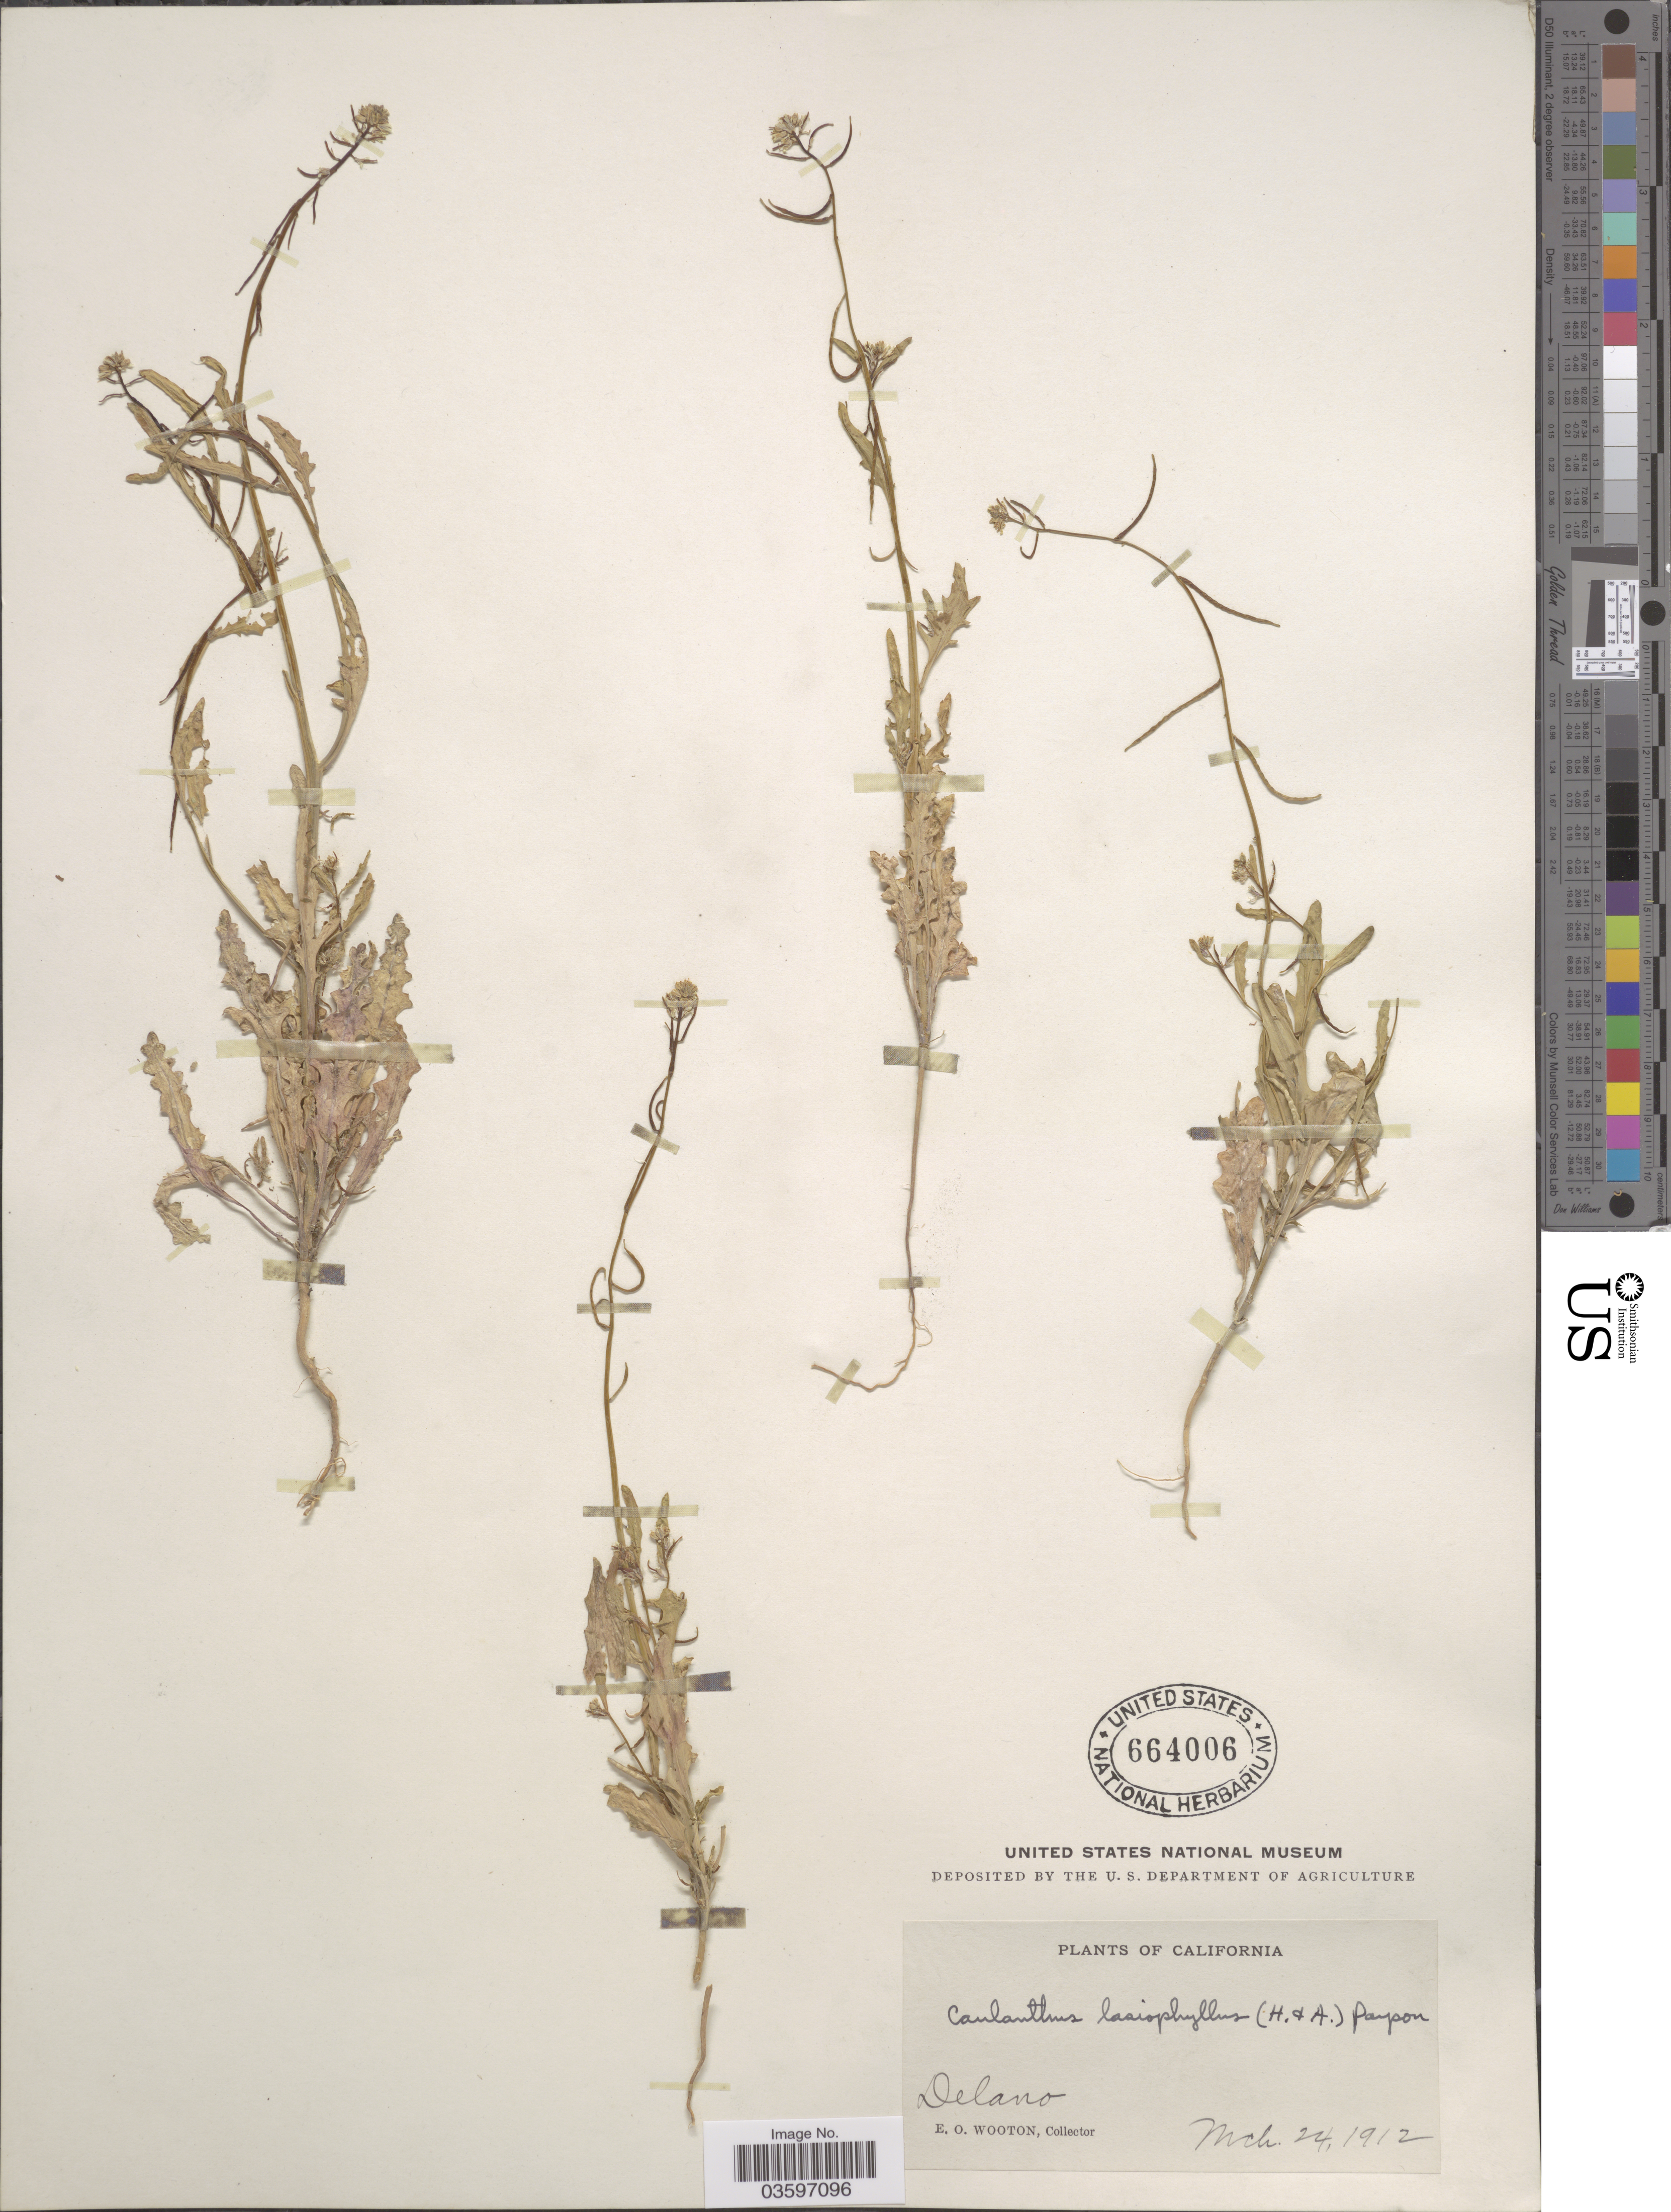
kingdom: Plantae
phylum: Tracheophyta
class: Magnoliopsida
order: Brassicales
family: Brassicaceae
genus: Caulanthus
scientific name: Caulanthus lasiophyllus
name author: (Hook. & Arn.) Payson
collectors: E. O. Wooton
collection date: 1912-03-24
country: United States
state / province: California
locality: Delano.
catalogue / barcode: US 664006